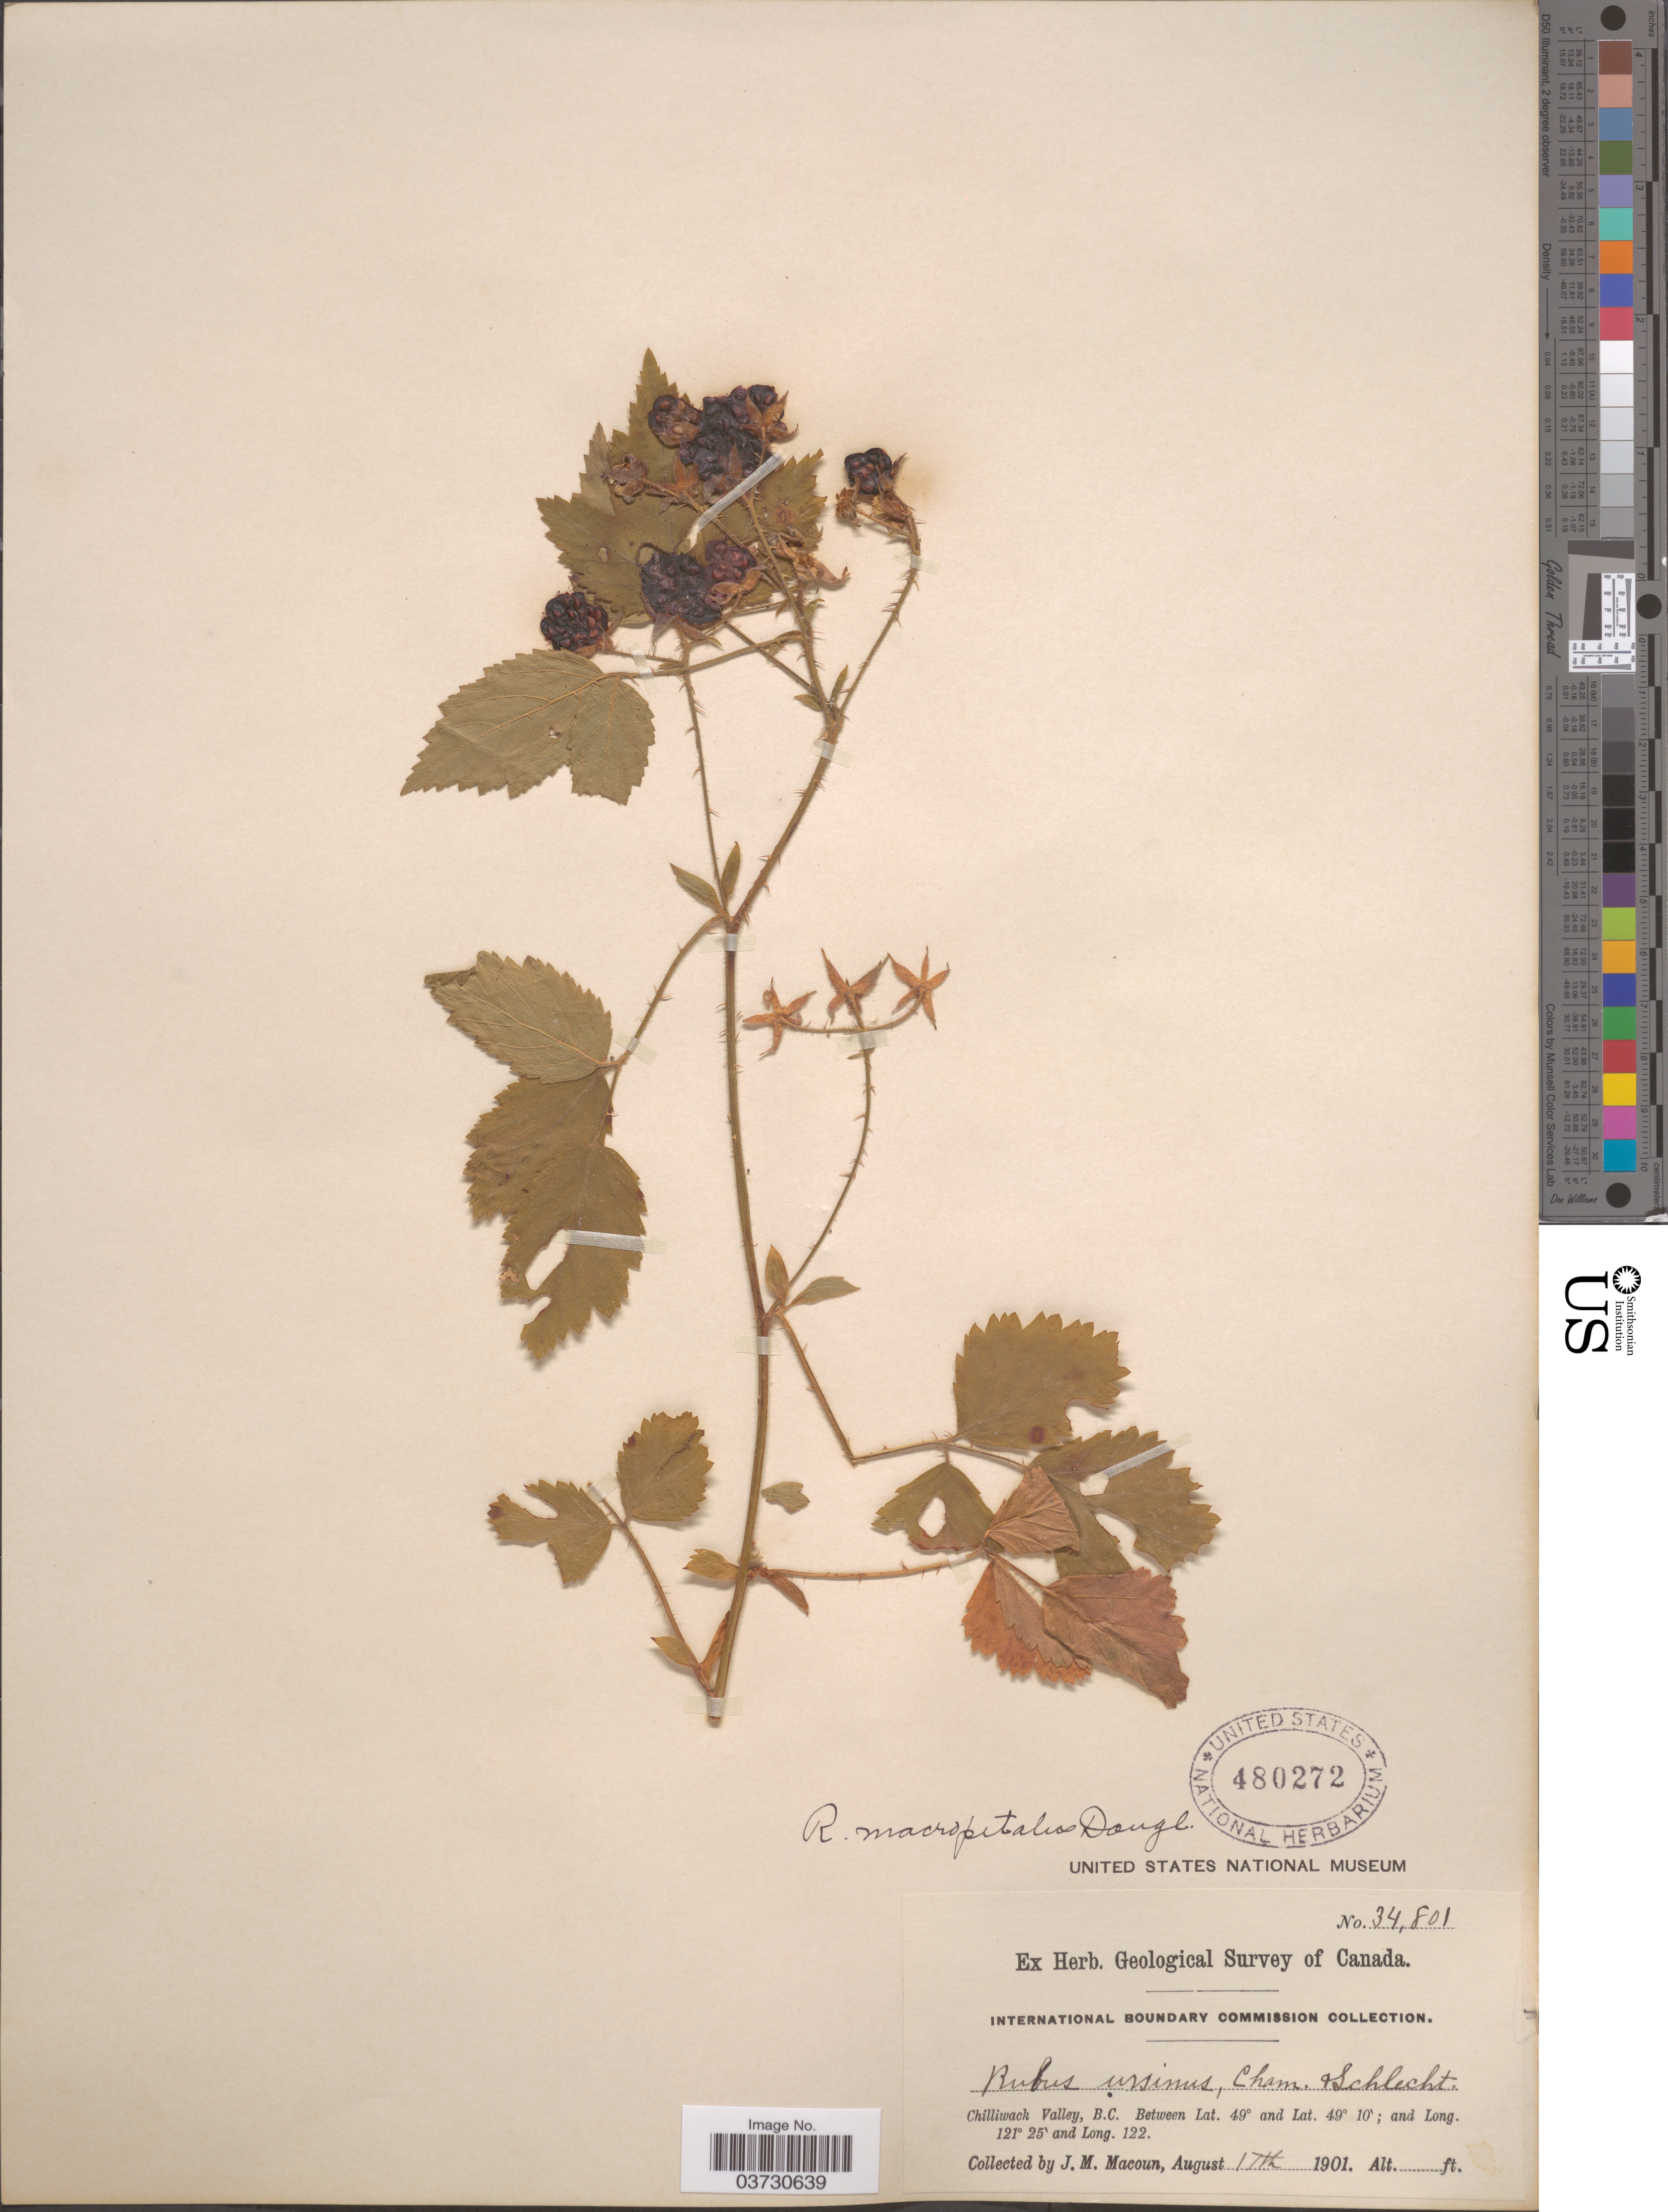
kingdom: Plantae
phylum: Tracheophyta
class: Magnoliopsida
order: Rosales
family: Rosaceae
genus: Rubus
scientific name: Rubus macropetalus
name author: Douglas ex Hook.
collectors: J. M. Macoun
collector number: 34801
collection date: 1901-08-17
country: Canada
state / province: British Columbia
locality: Chilliwack Valley.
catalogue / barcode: US 480272